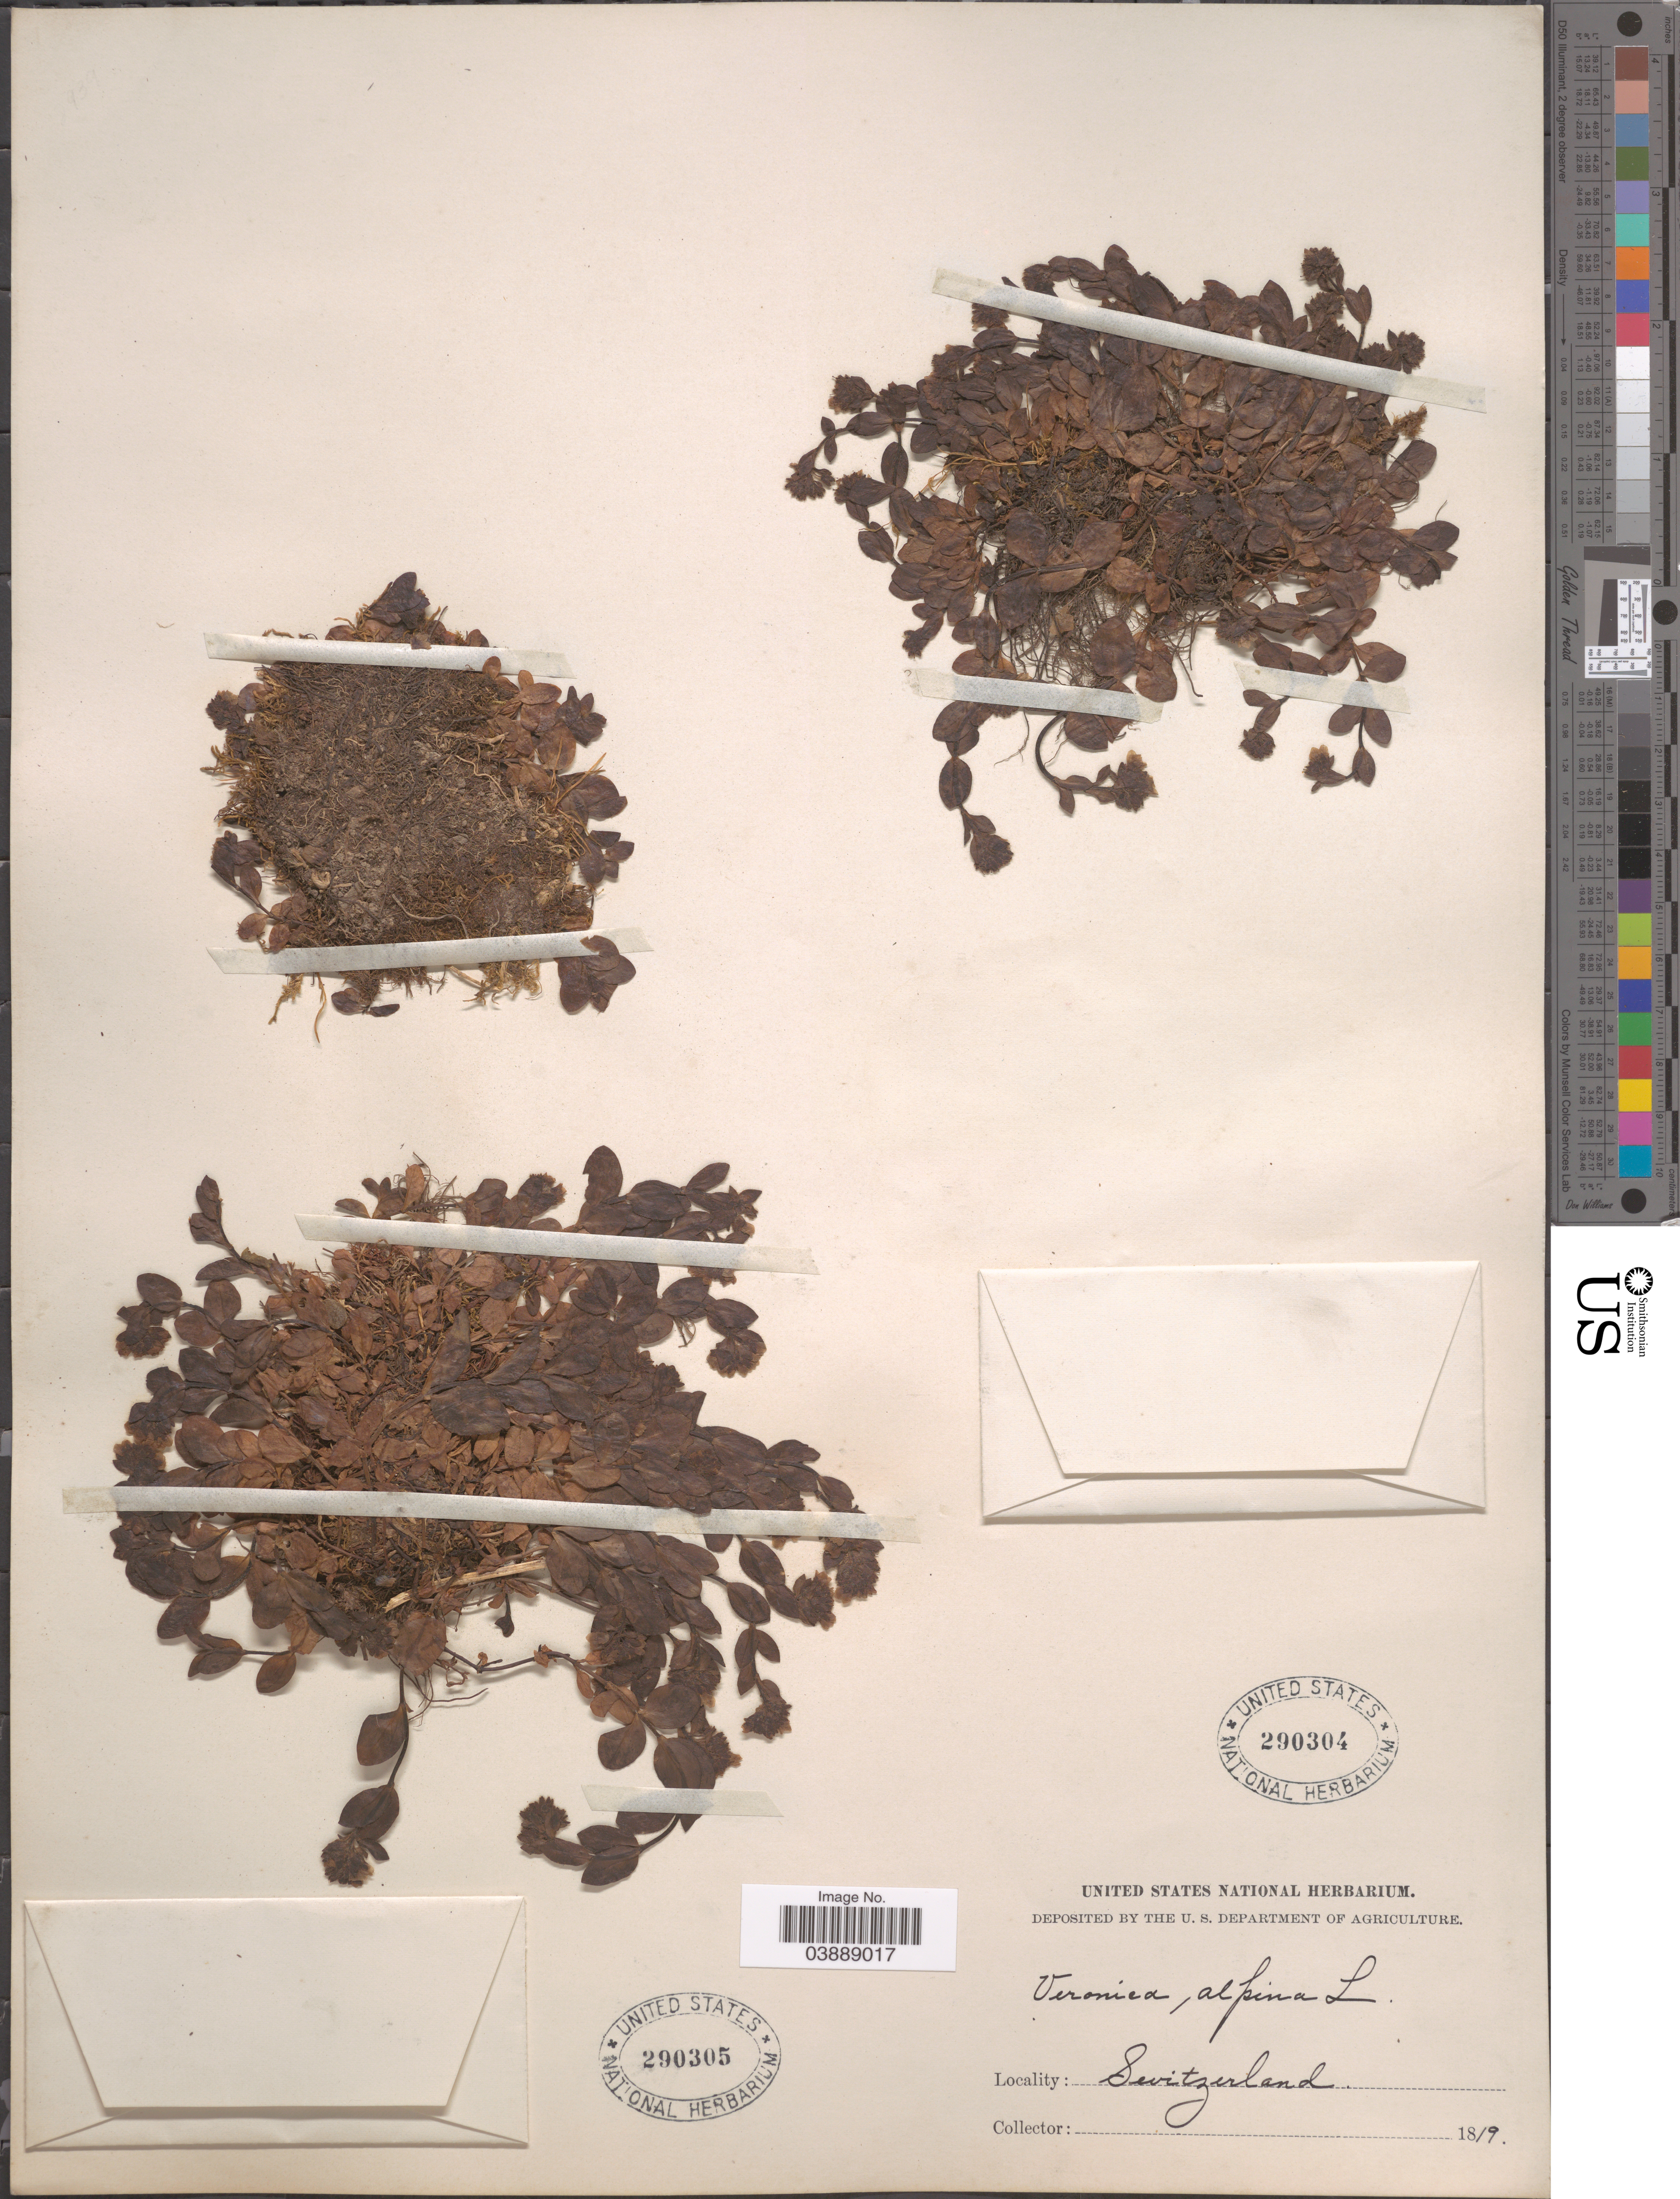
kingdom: Plantae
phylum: Tracheophyta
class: Magnoliopsida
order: Lamiales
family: Plantaginaceae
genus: Veronica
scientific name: Veronica alpina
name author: L.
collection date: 1819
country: Switzerland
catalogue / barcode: US 290304